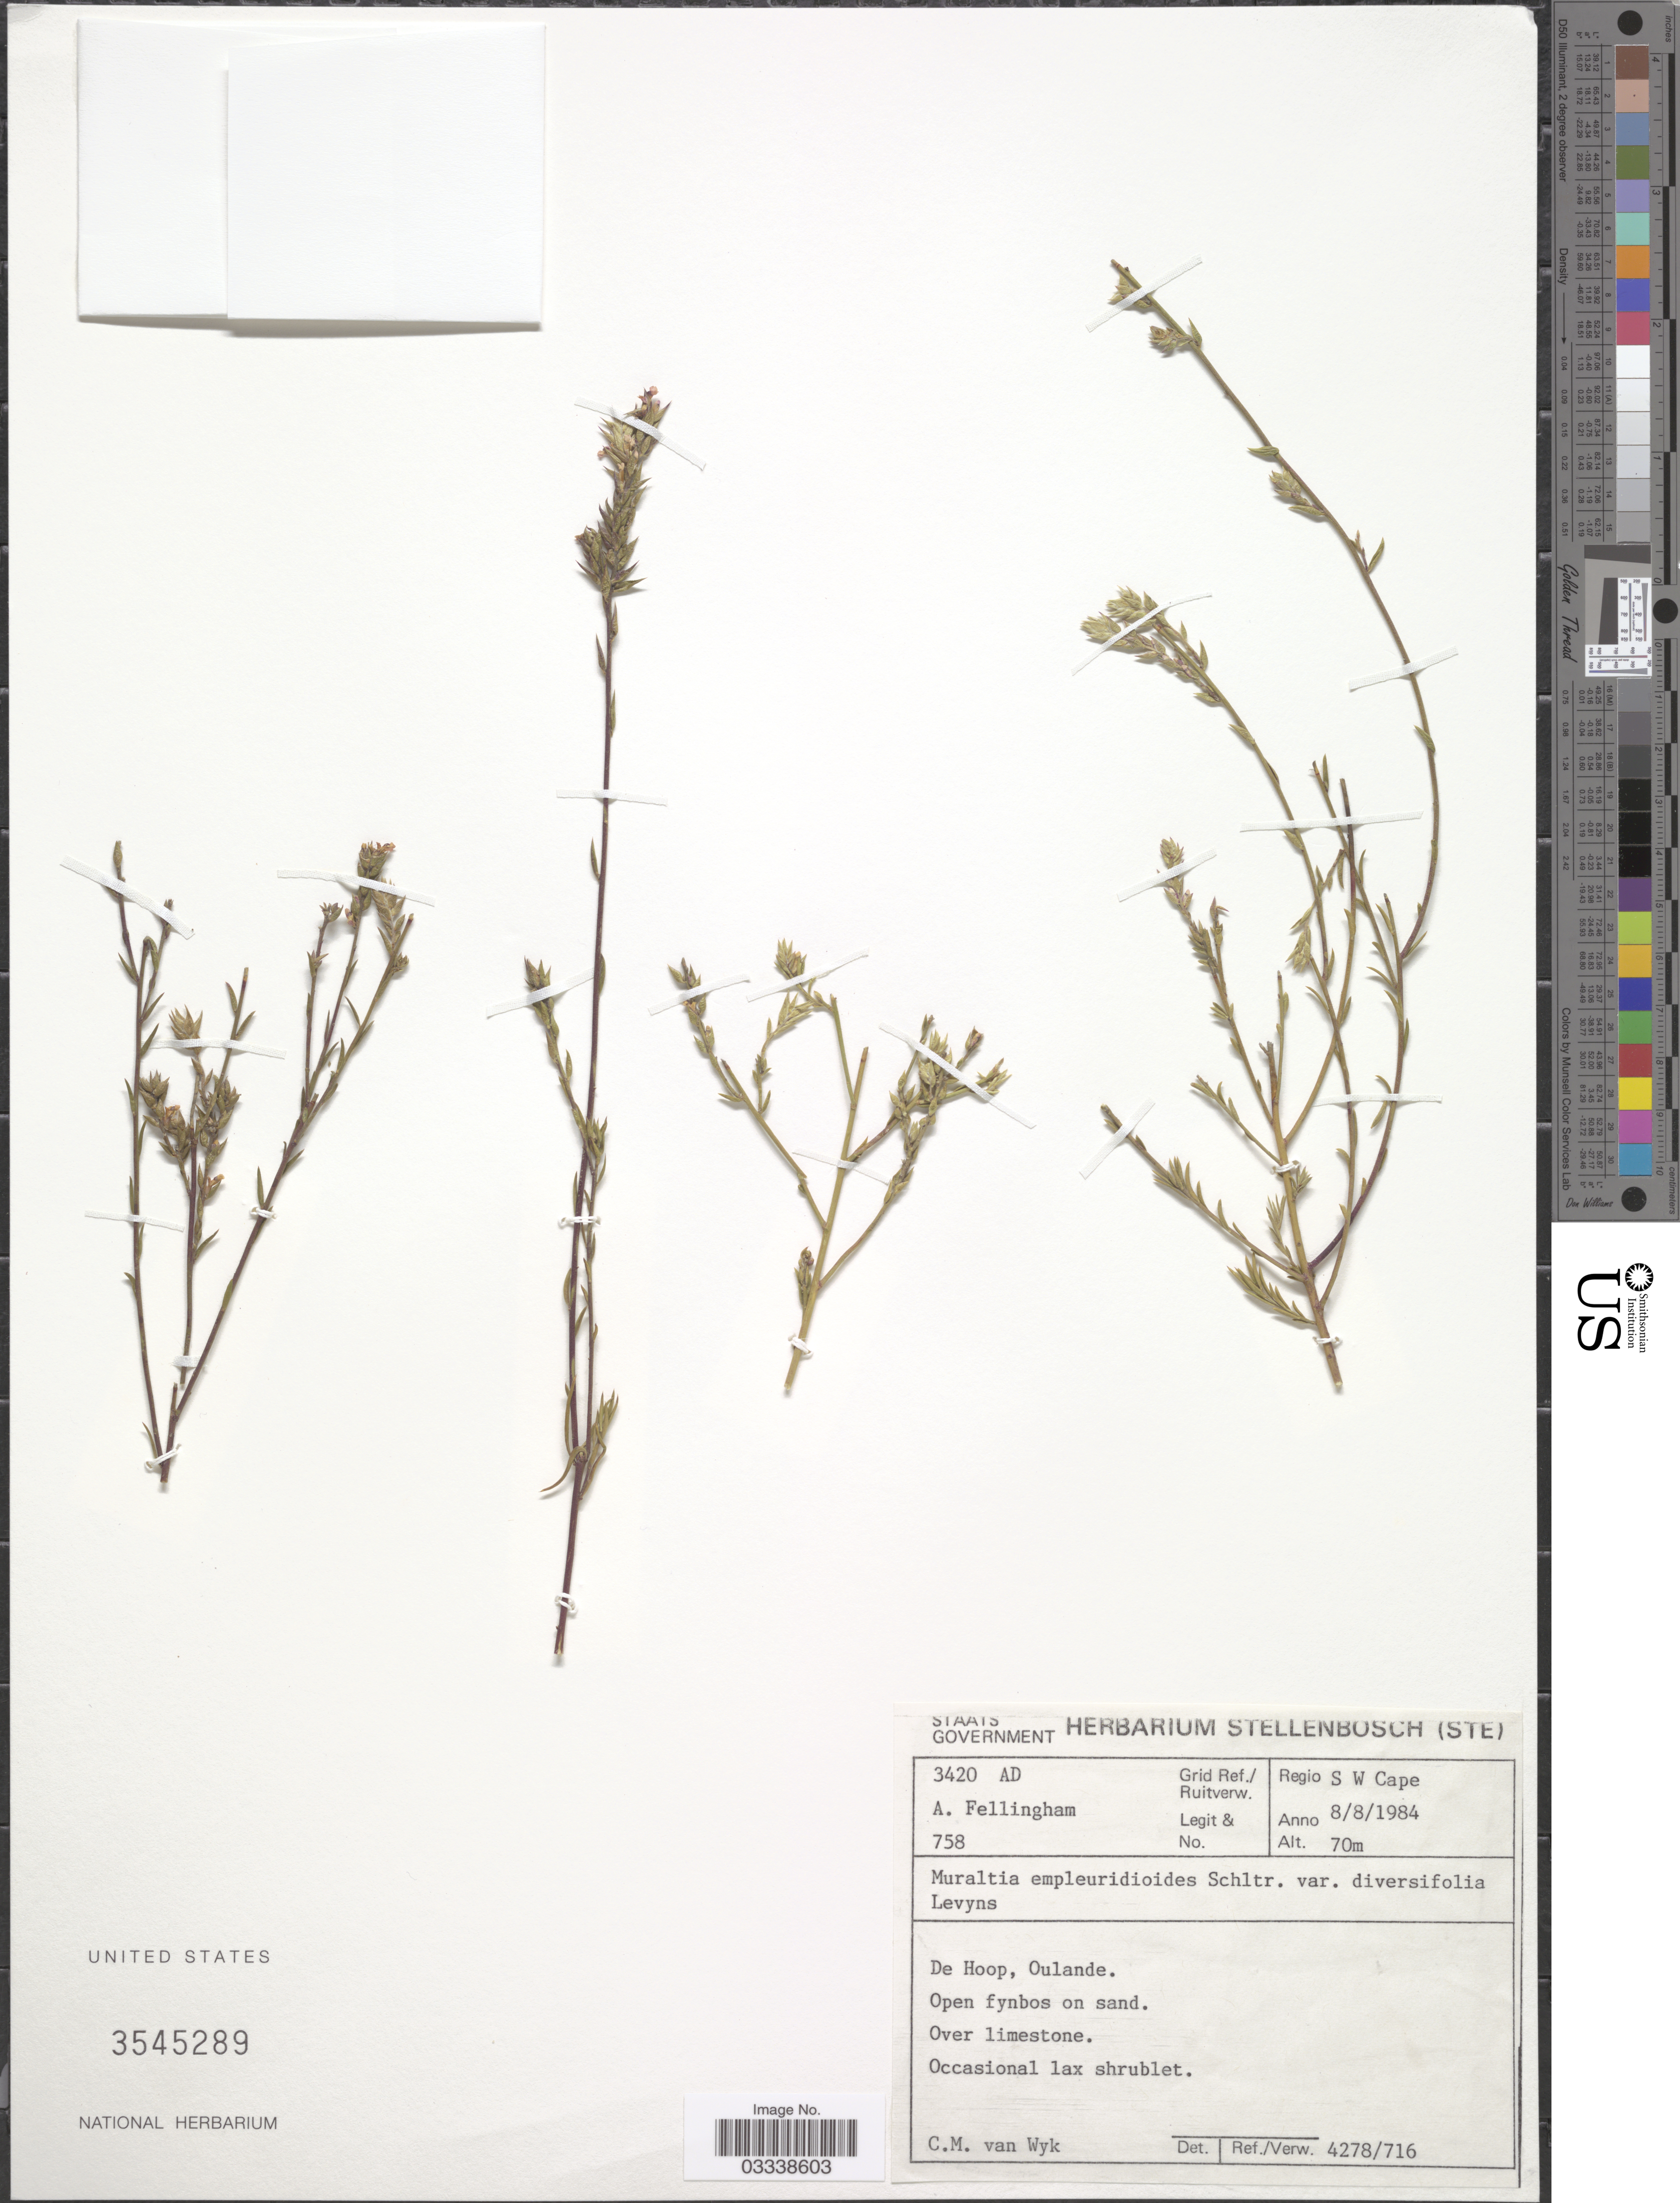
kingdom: Plantae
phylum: Tracheophyta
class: Magnoliopsida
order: Fabales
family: Polygalaceae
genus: Muraltia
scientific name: Muraltia empleuridioides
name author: Schltr.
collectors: A. Fellingham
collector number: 758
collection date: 1984-08-08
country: South Africa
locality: Grid Ref./Ruitverw. 3420AD, Regio SW Cape, De Hoop, Oulande.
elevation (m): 70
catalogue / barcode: US 3545289